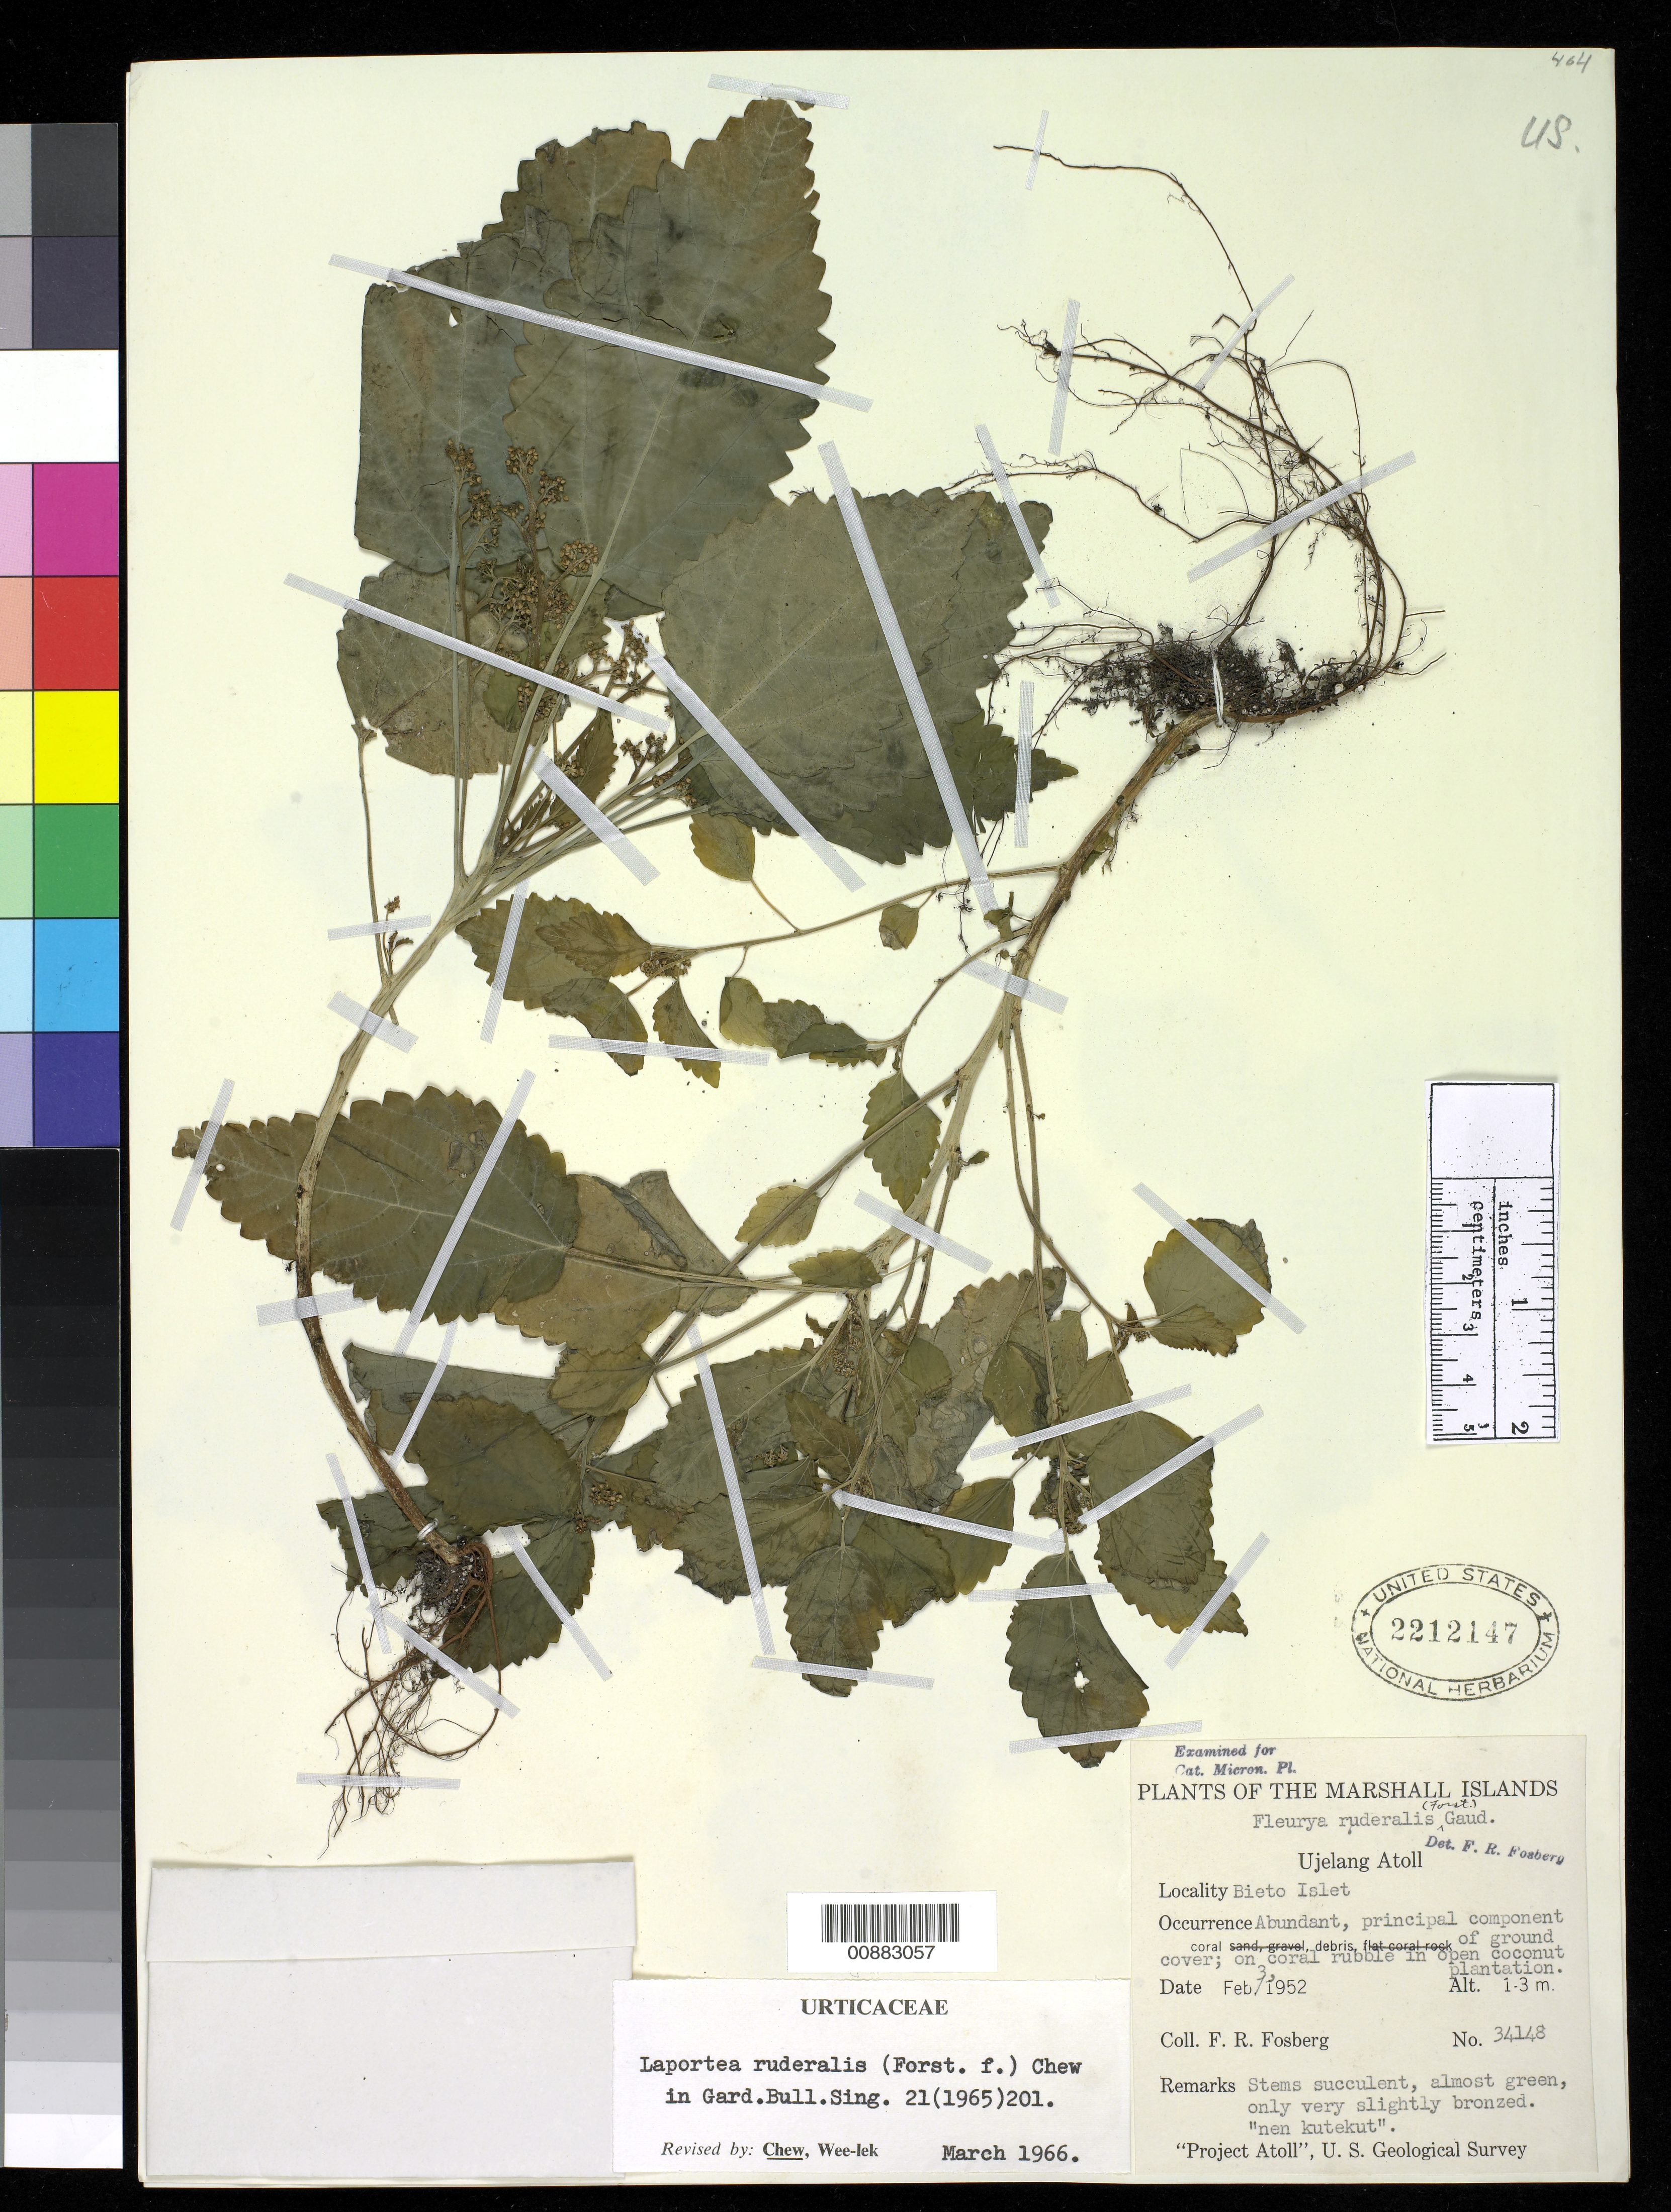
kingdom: Plantae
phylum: Tracheophyta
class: Magnoliopsida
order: Rosales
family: Urticaceae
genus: Laportea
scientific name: Laportea ruderalis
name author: (G. Forst.) Chew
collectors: F. R. Fosberg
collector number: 34148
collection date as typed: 03 Feb 1952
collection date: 1952-02-03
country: Marshall Islands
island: Ujelang Atoll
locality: Bieto Islet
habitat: Abundant, principal component cover; on coral rubble in open coconut plantation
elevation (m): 1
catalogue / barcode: US 2212147